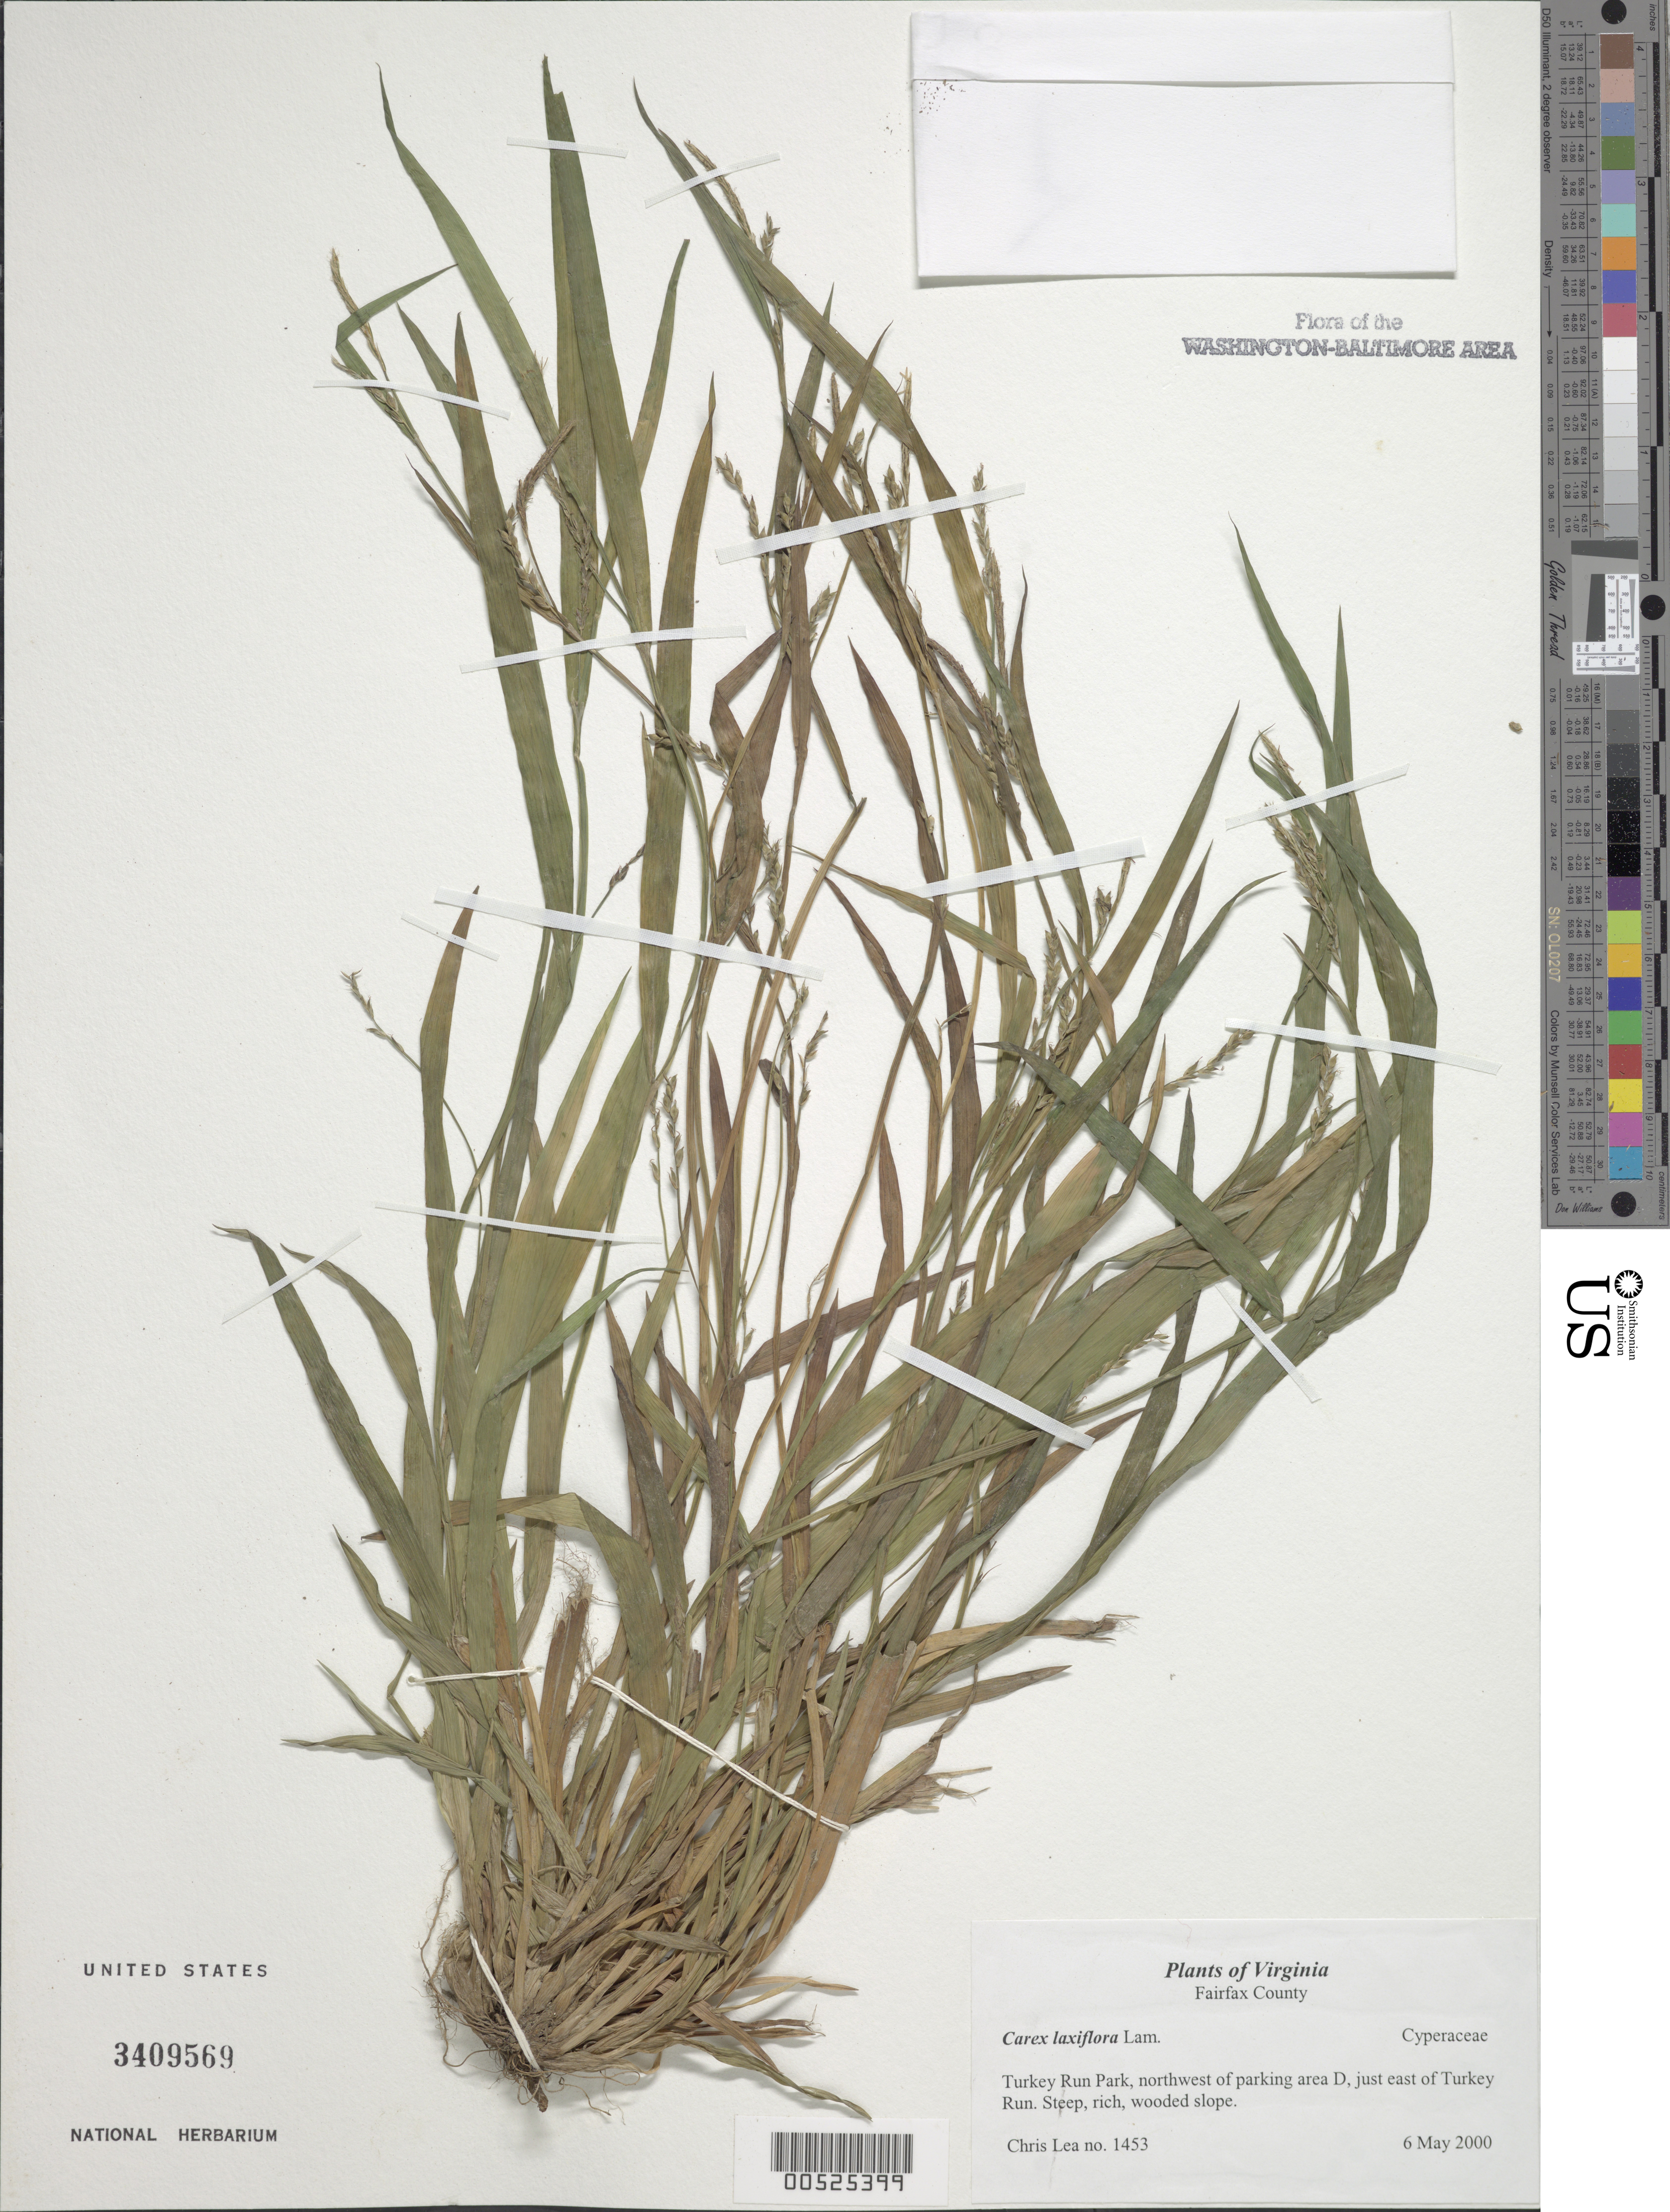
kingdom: Plantae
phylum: Tracheophyta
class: Liliopsida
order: Poales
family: Cyperaceae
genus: Carex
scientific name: Carex laxiflora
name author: Lam.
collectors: C. Lea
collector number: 1453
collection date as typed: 06 May 2000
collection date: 2000-05-06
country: United States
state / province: Virginia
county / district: Fairfax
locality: Turkey Run Park, northwest of parking area D, just east of Turkey Run.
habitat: Steep, rich, wooded slope.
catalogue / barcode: US 3409569